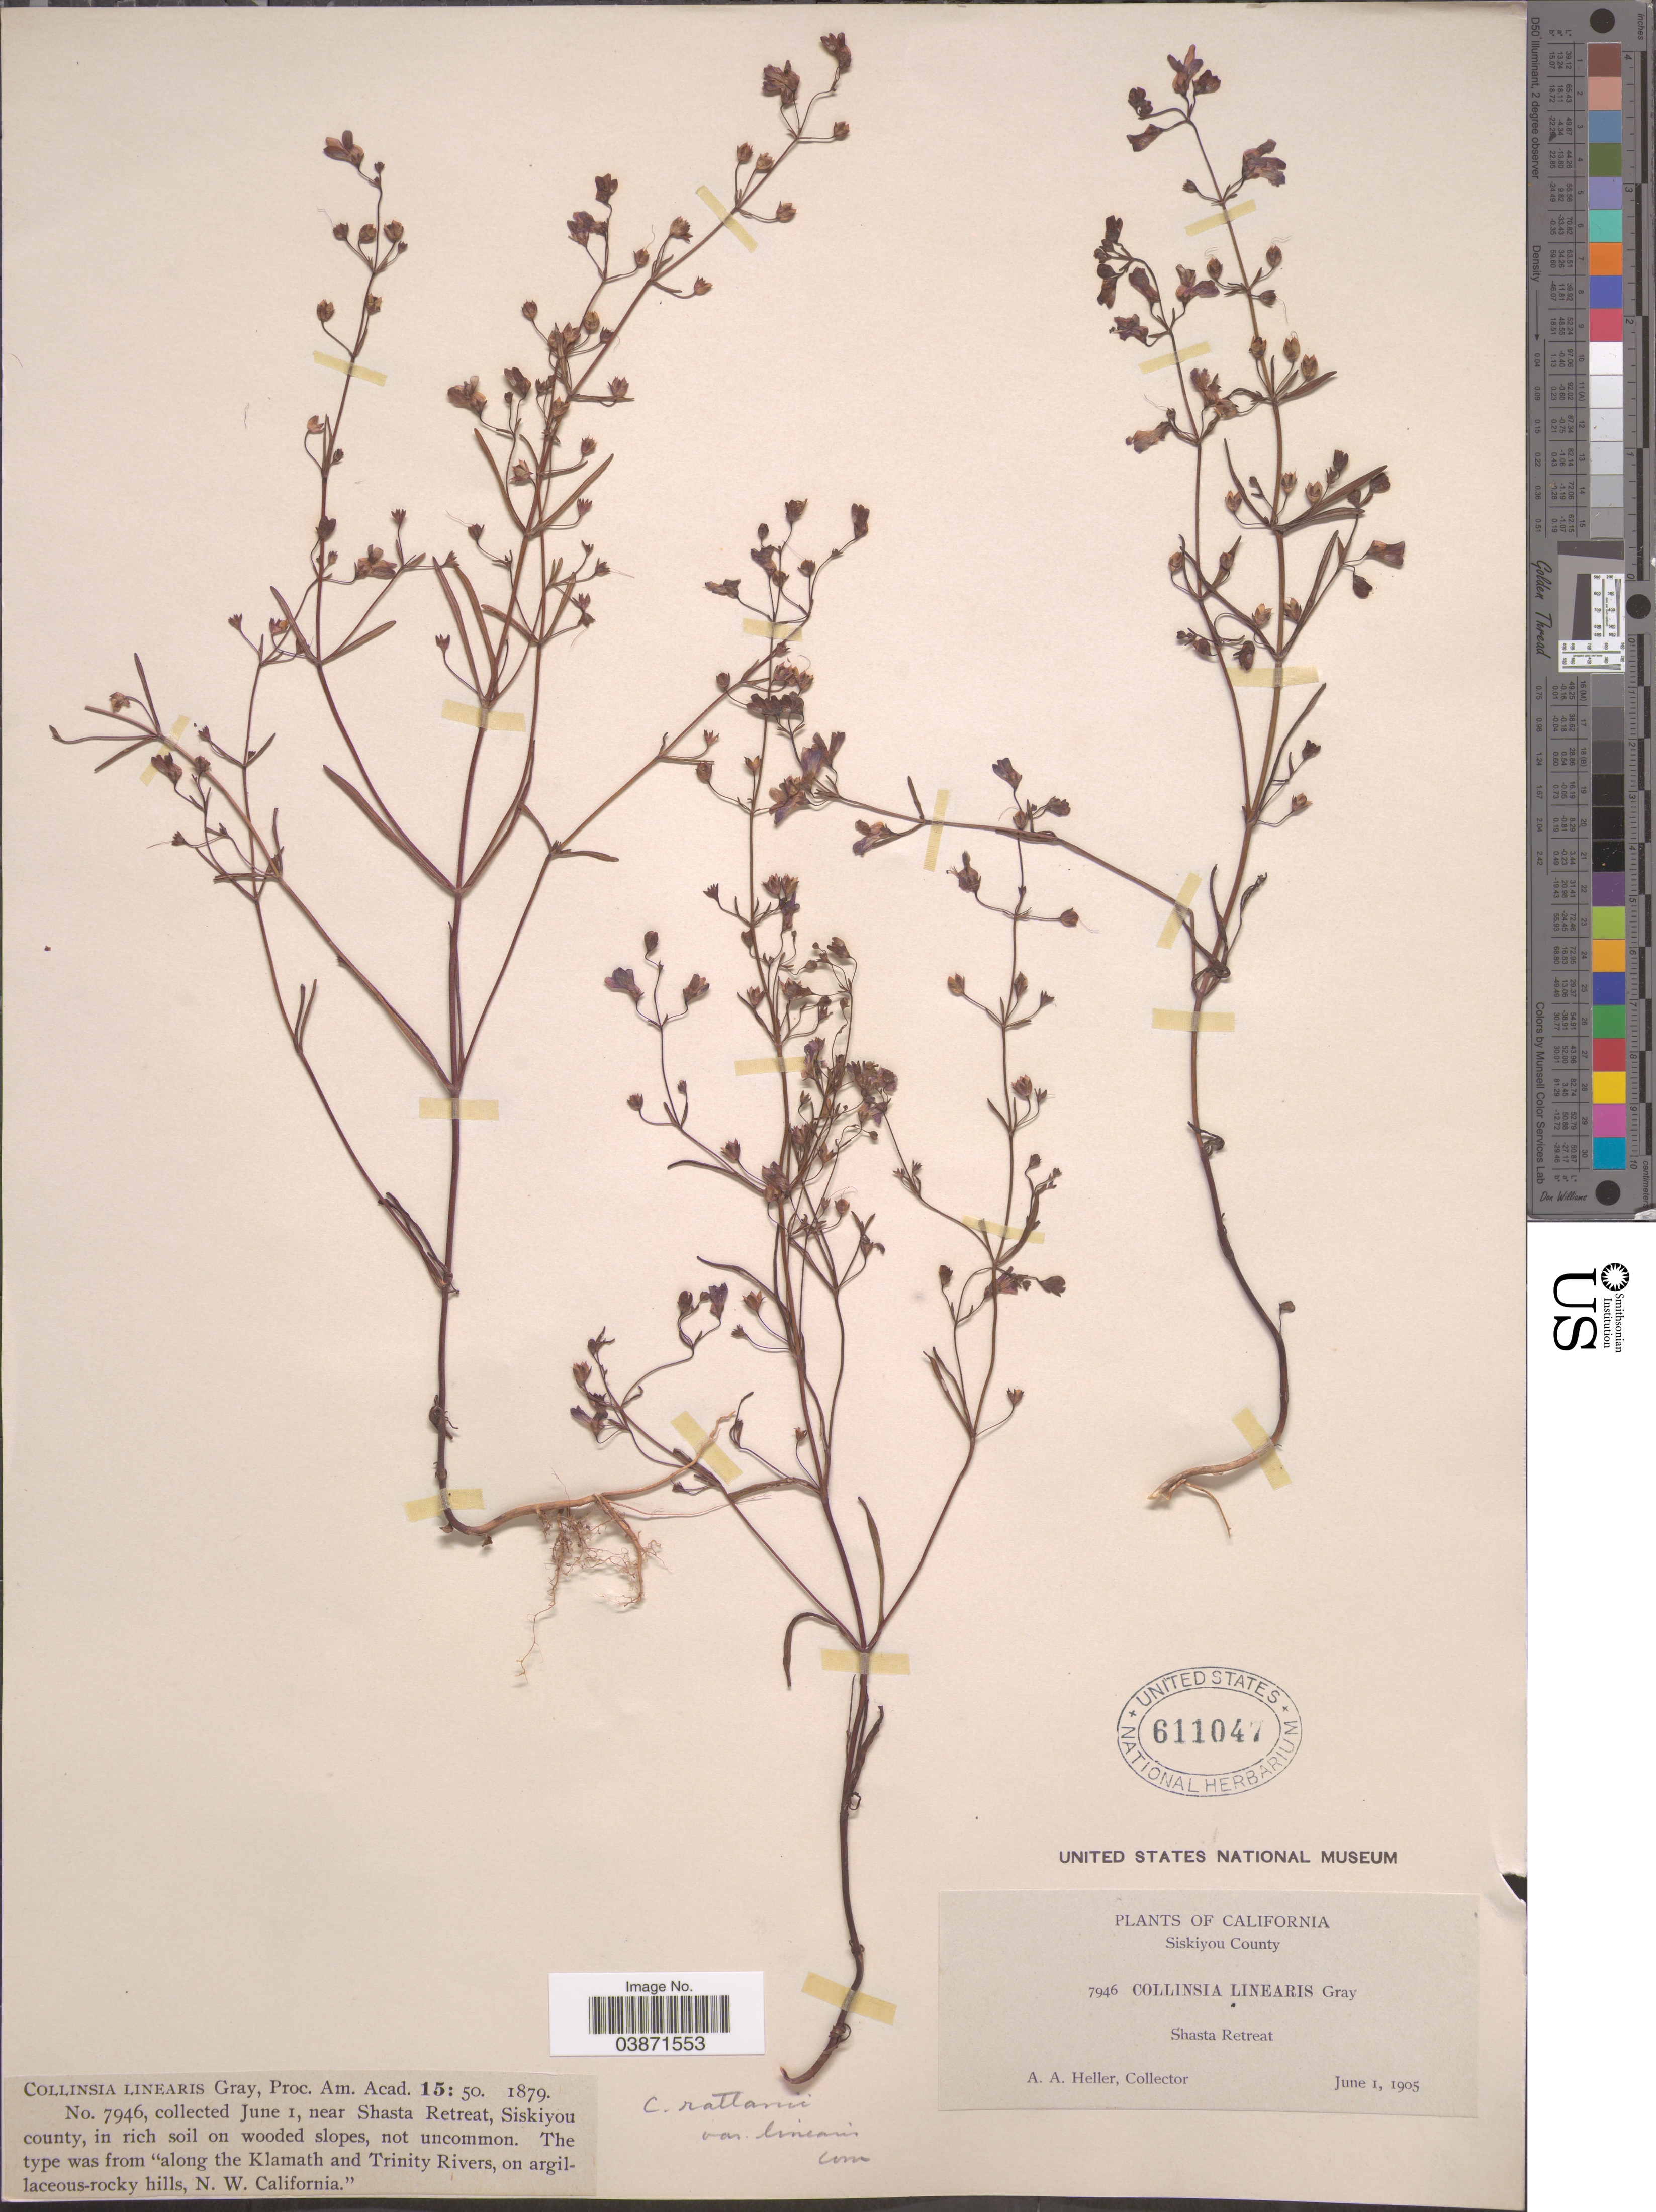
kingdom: Plantae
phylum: Tracheophyta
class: Magnoliopsida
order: Lamiales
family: Plantaginaceae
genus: Collinsia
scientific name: Collinsia rattanii var. linearis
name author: (A. Gray) Newsom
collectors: A. A. Heller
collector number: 7946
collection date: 1905-06-01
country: United States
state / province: California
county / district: Siskiyou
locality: Siskiyou County. Shasta Retreat.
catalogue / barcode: US 611047